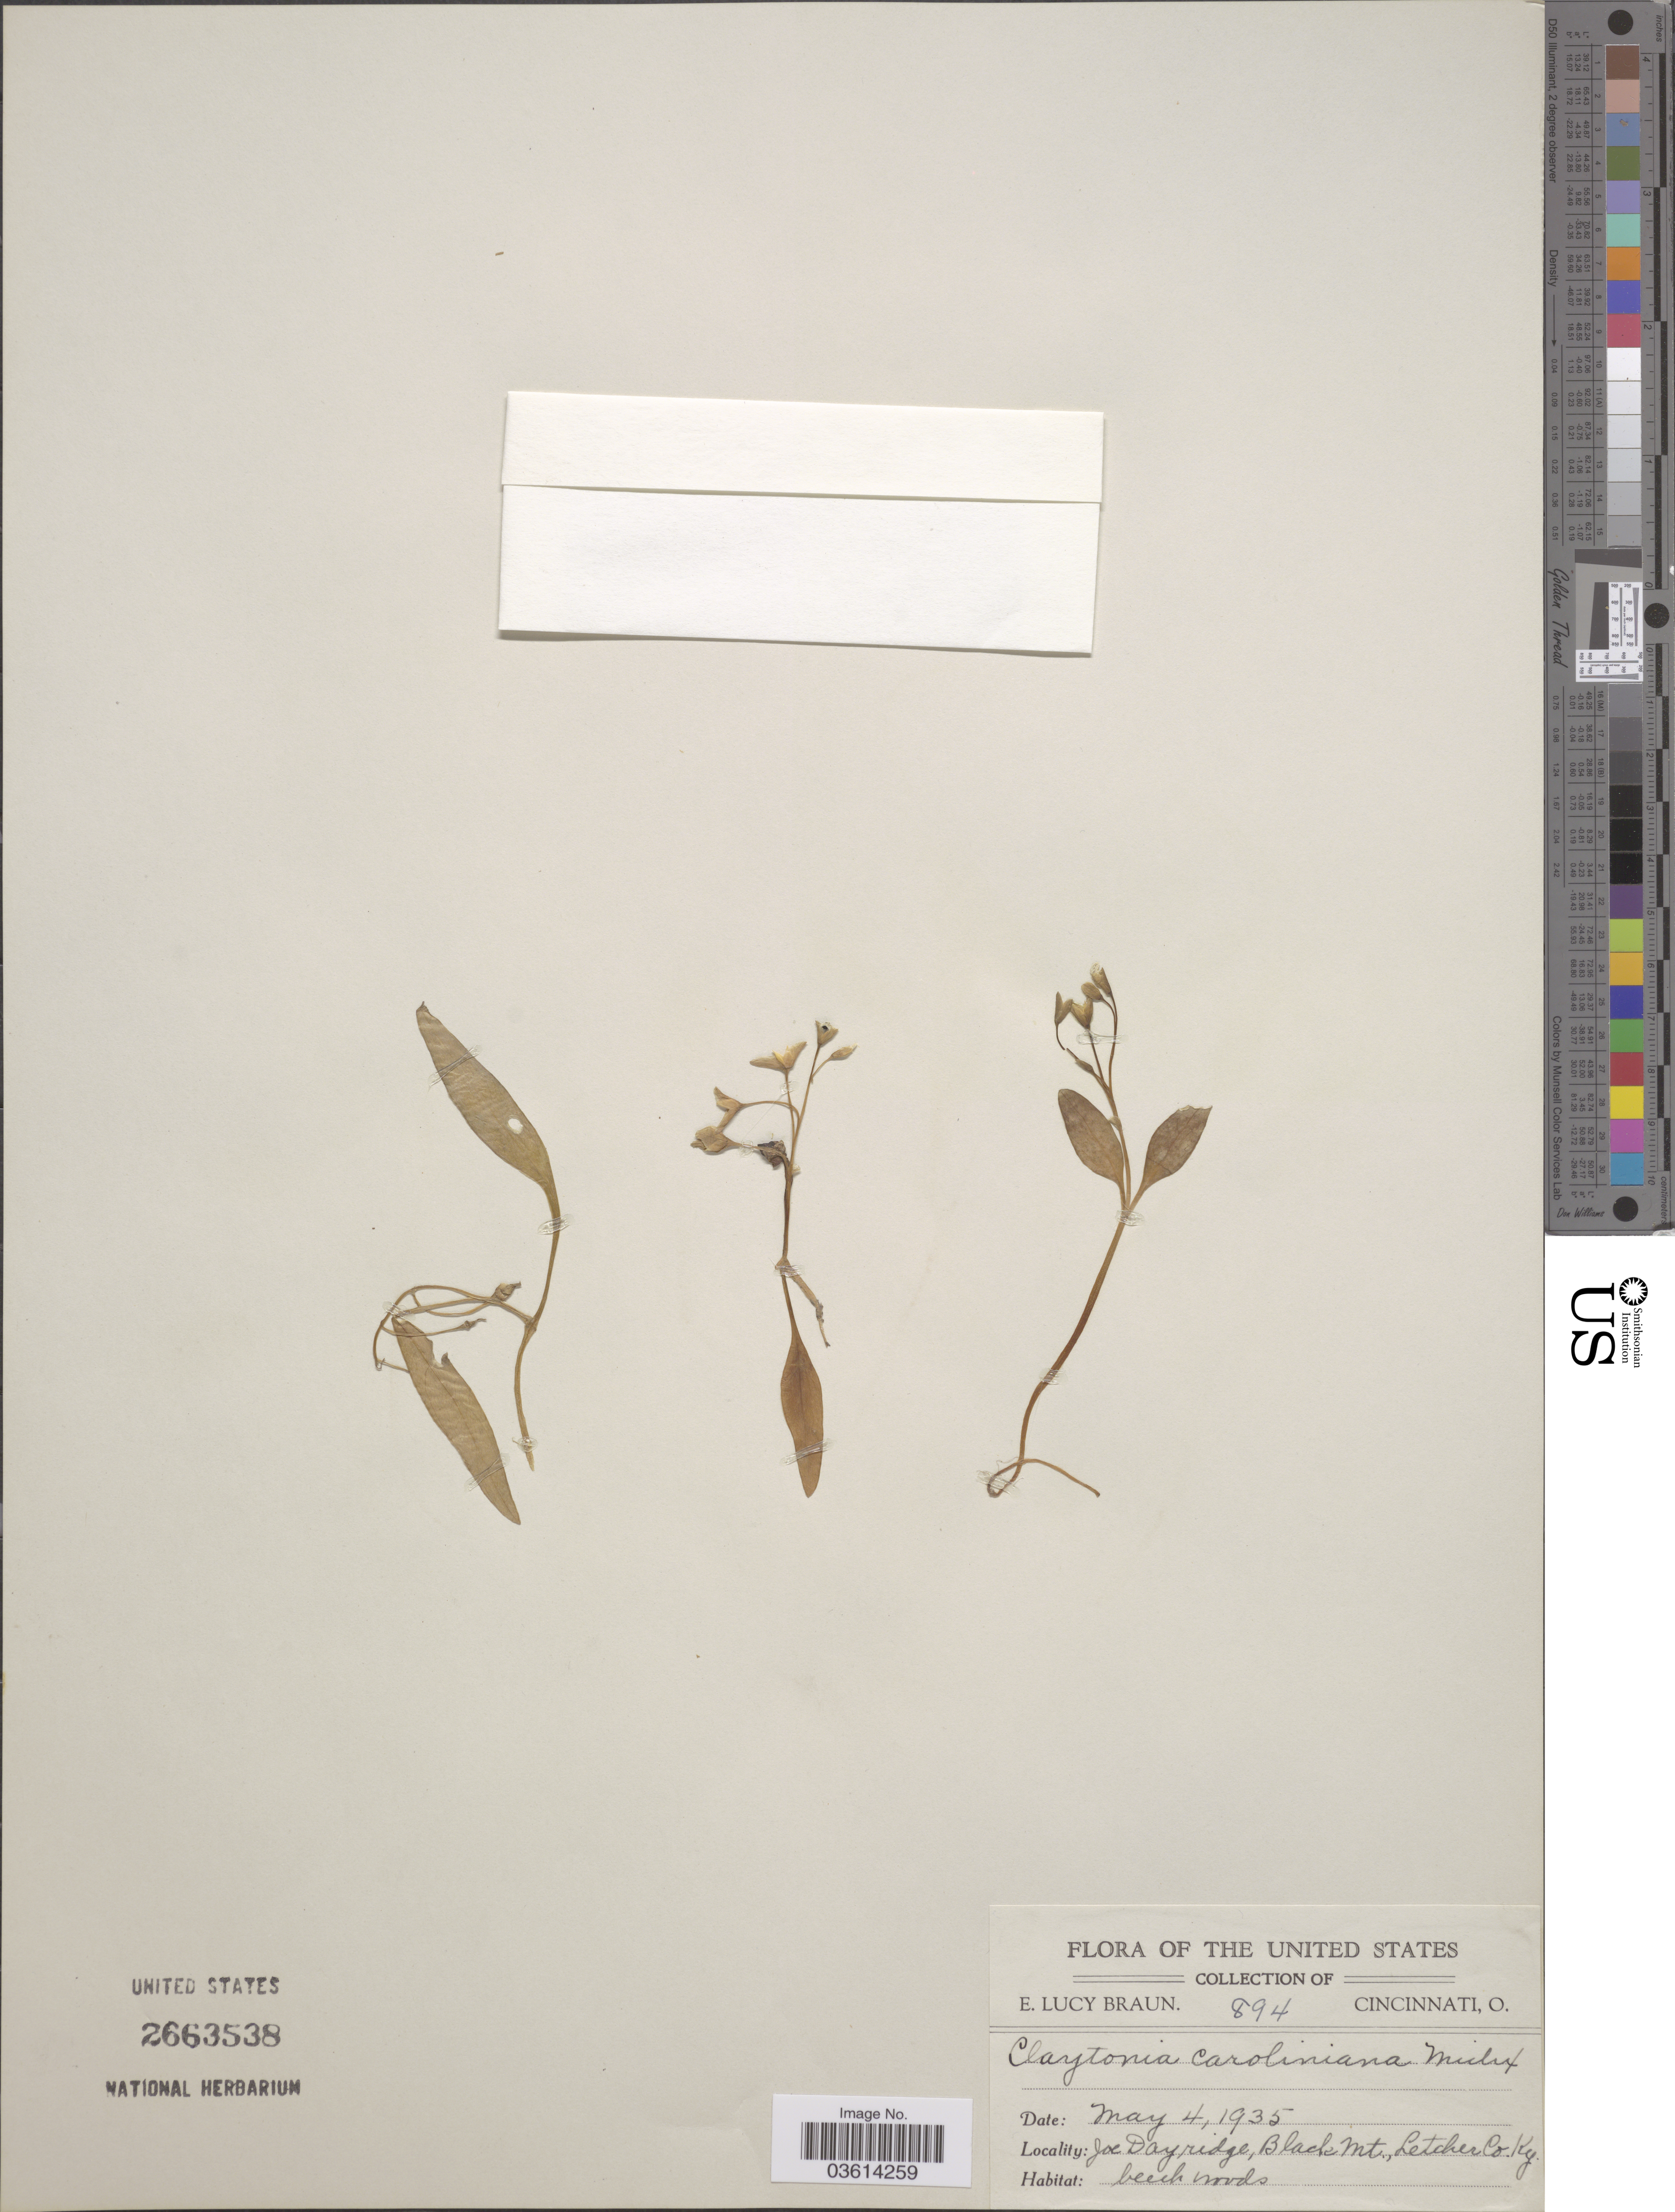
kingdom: Plantae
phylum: Tracheophyta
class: Magnoliopsida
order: Caryophyllales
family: Montiaceae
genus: Claytonia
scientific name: Claytonia caroliniana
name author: Michx.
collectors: E. L. Braun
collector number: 894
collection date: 1935-05-04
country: United States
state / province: Kentucky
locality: Joe Day ridge, Black Mt., Letcher Co.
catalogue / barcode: US 2663538